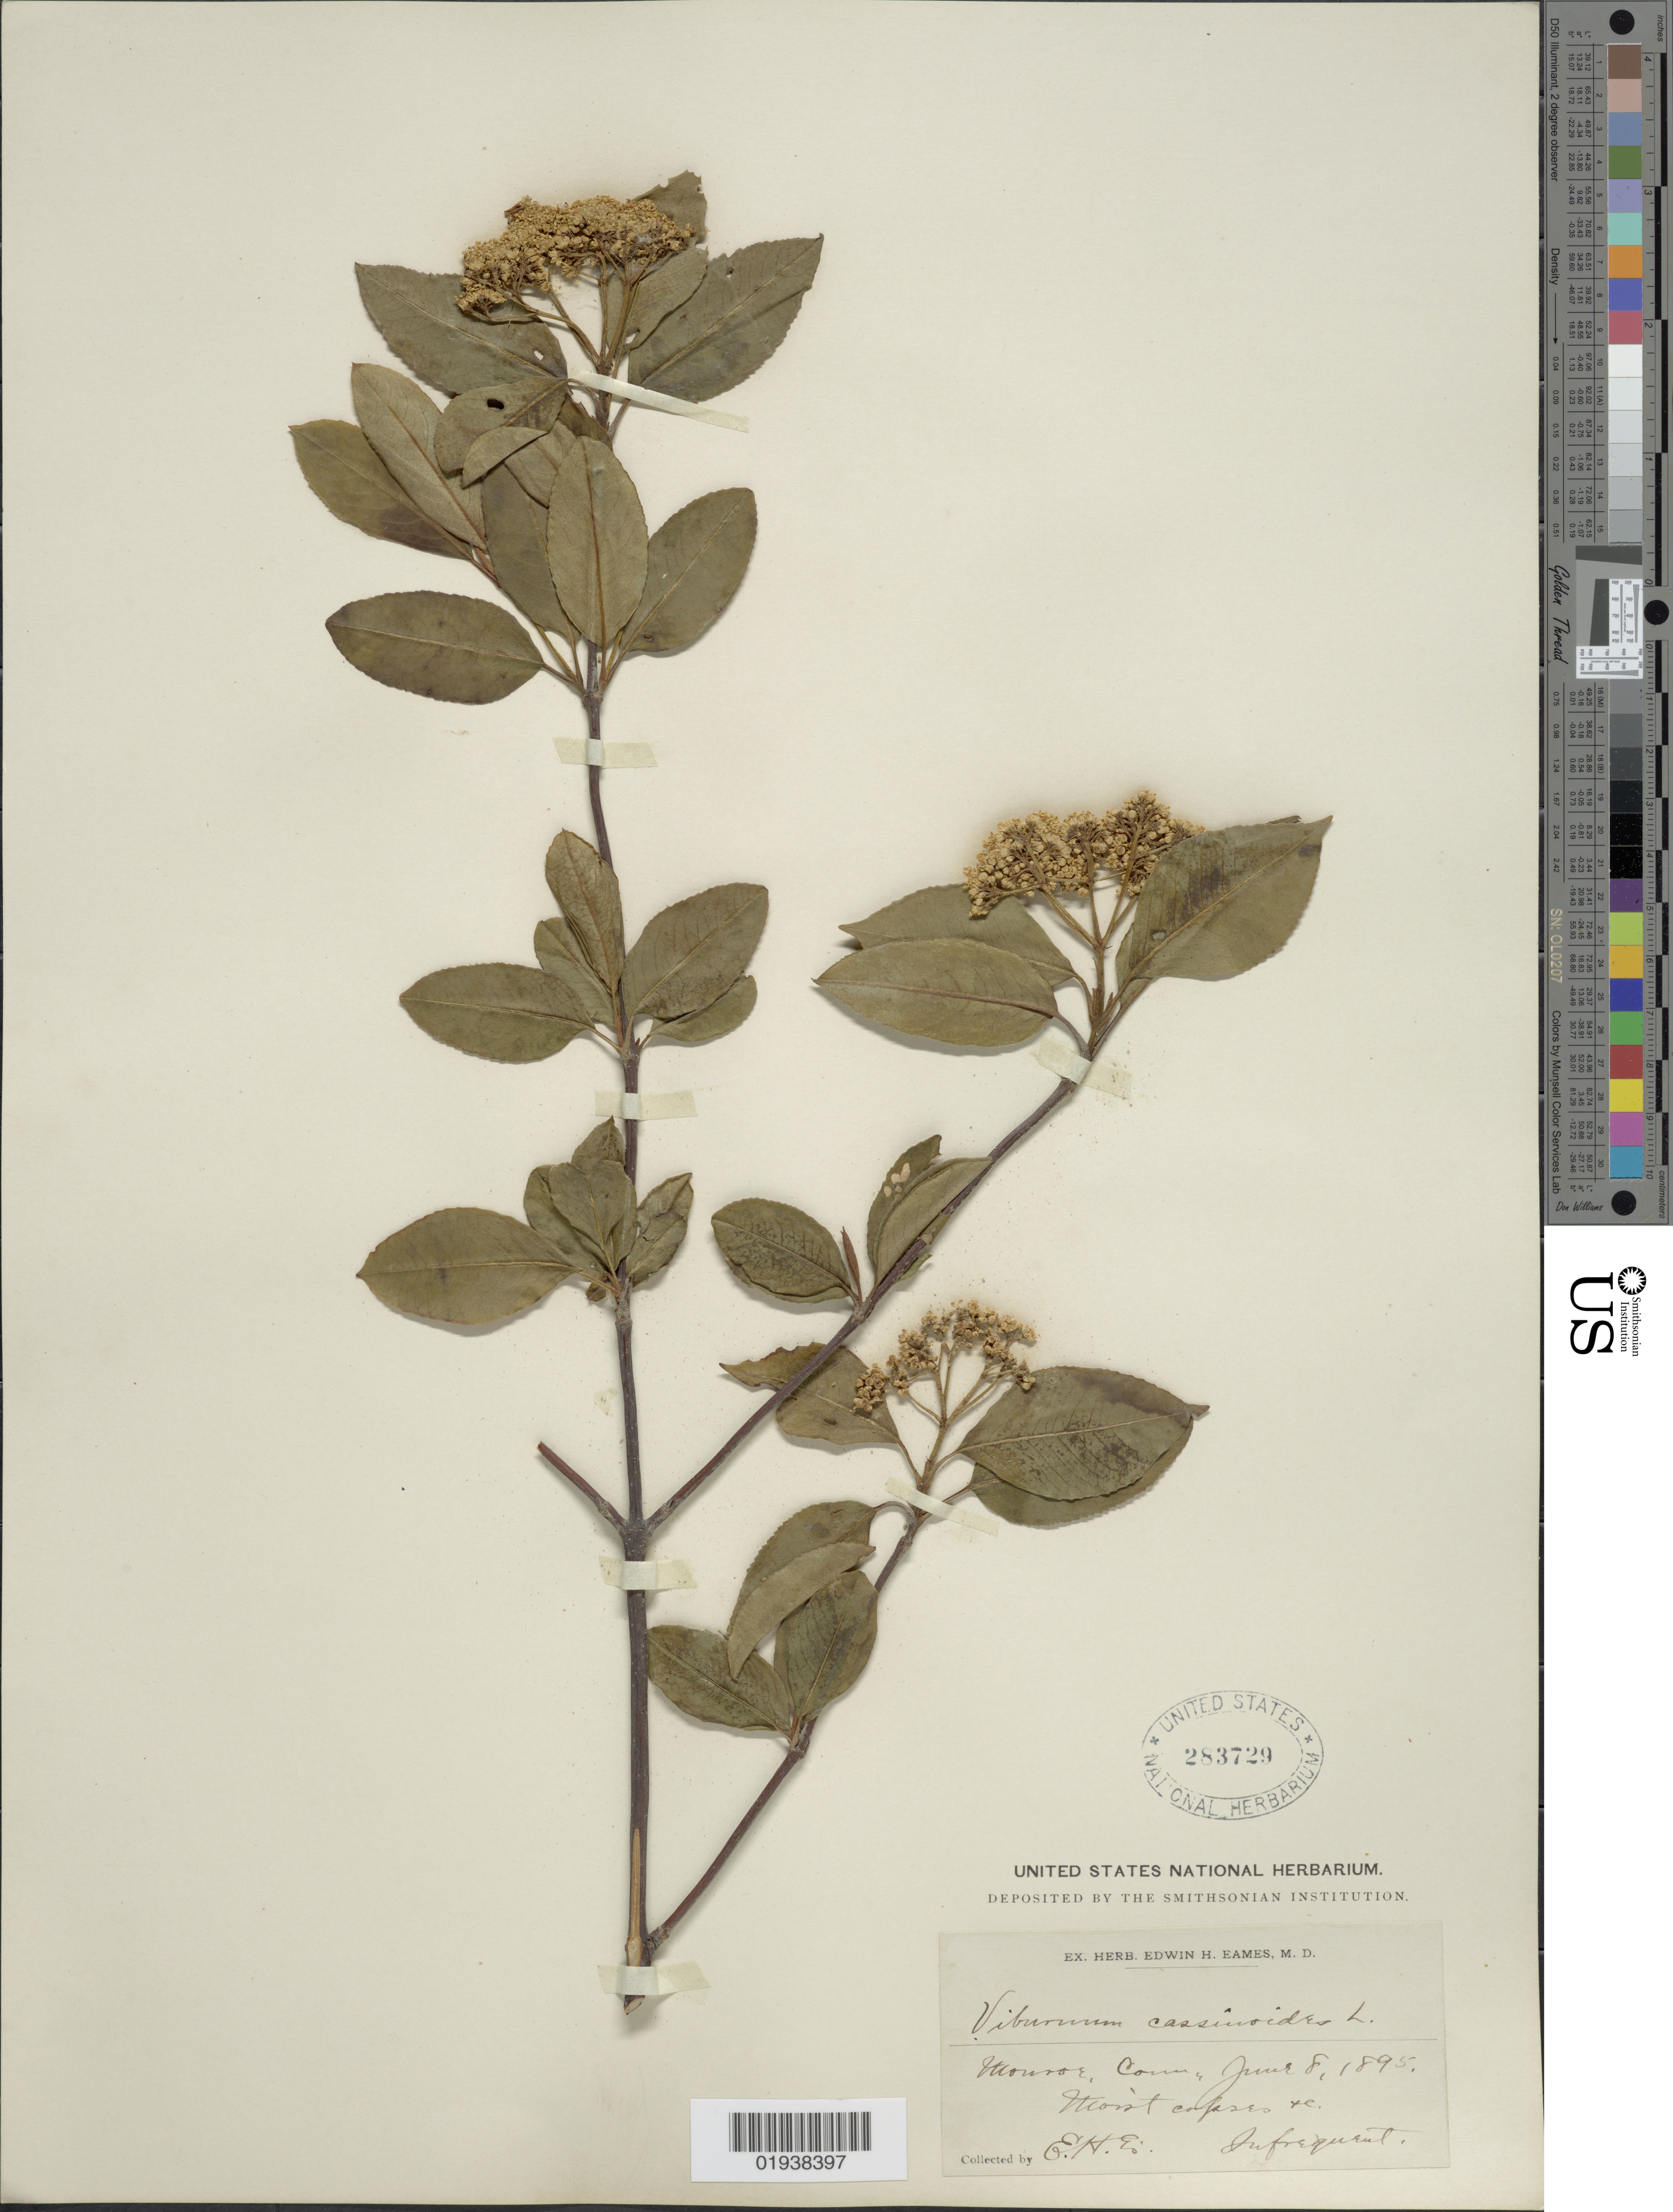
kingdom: Plantae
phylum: Tracheophyta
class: Magnoliopsida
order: Dipsacales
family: Viburnaceae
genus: Viburnum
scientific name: Viburnum cassinoides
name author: L.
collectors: E. H. Eames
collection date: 1895-06-08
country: United States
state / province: Connecticut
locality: Monroe, Conn.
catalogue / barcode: US 283729